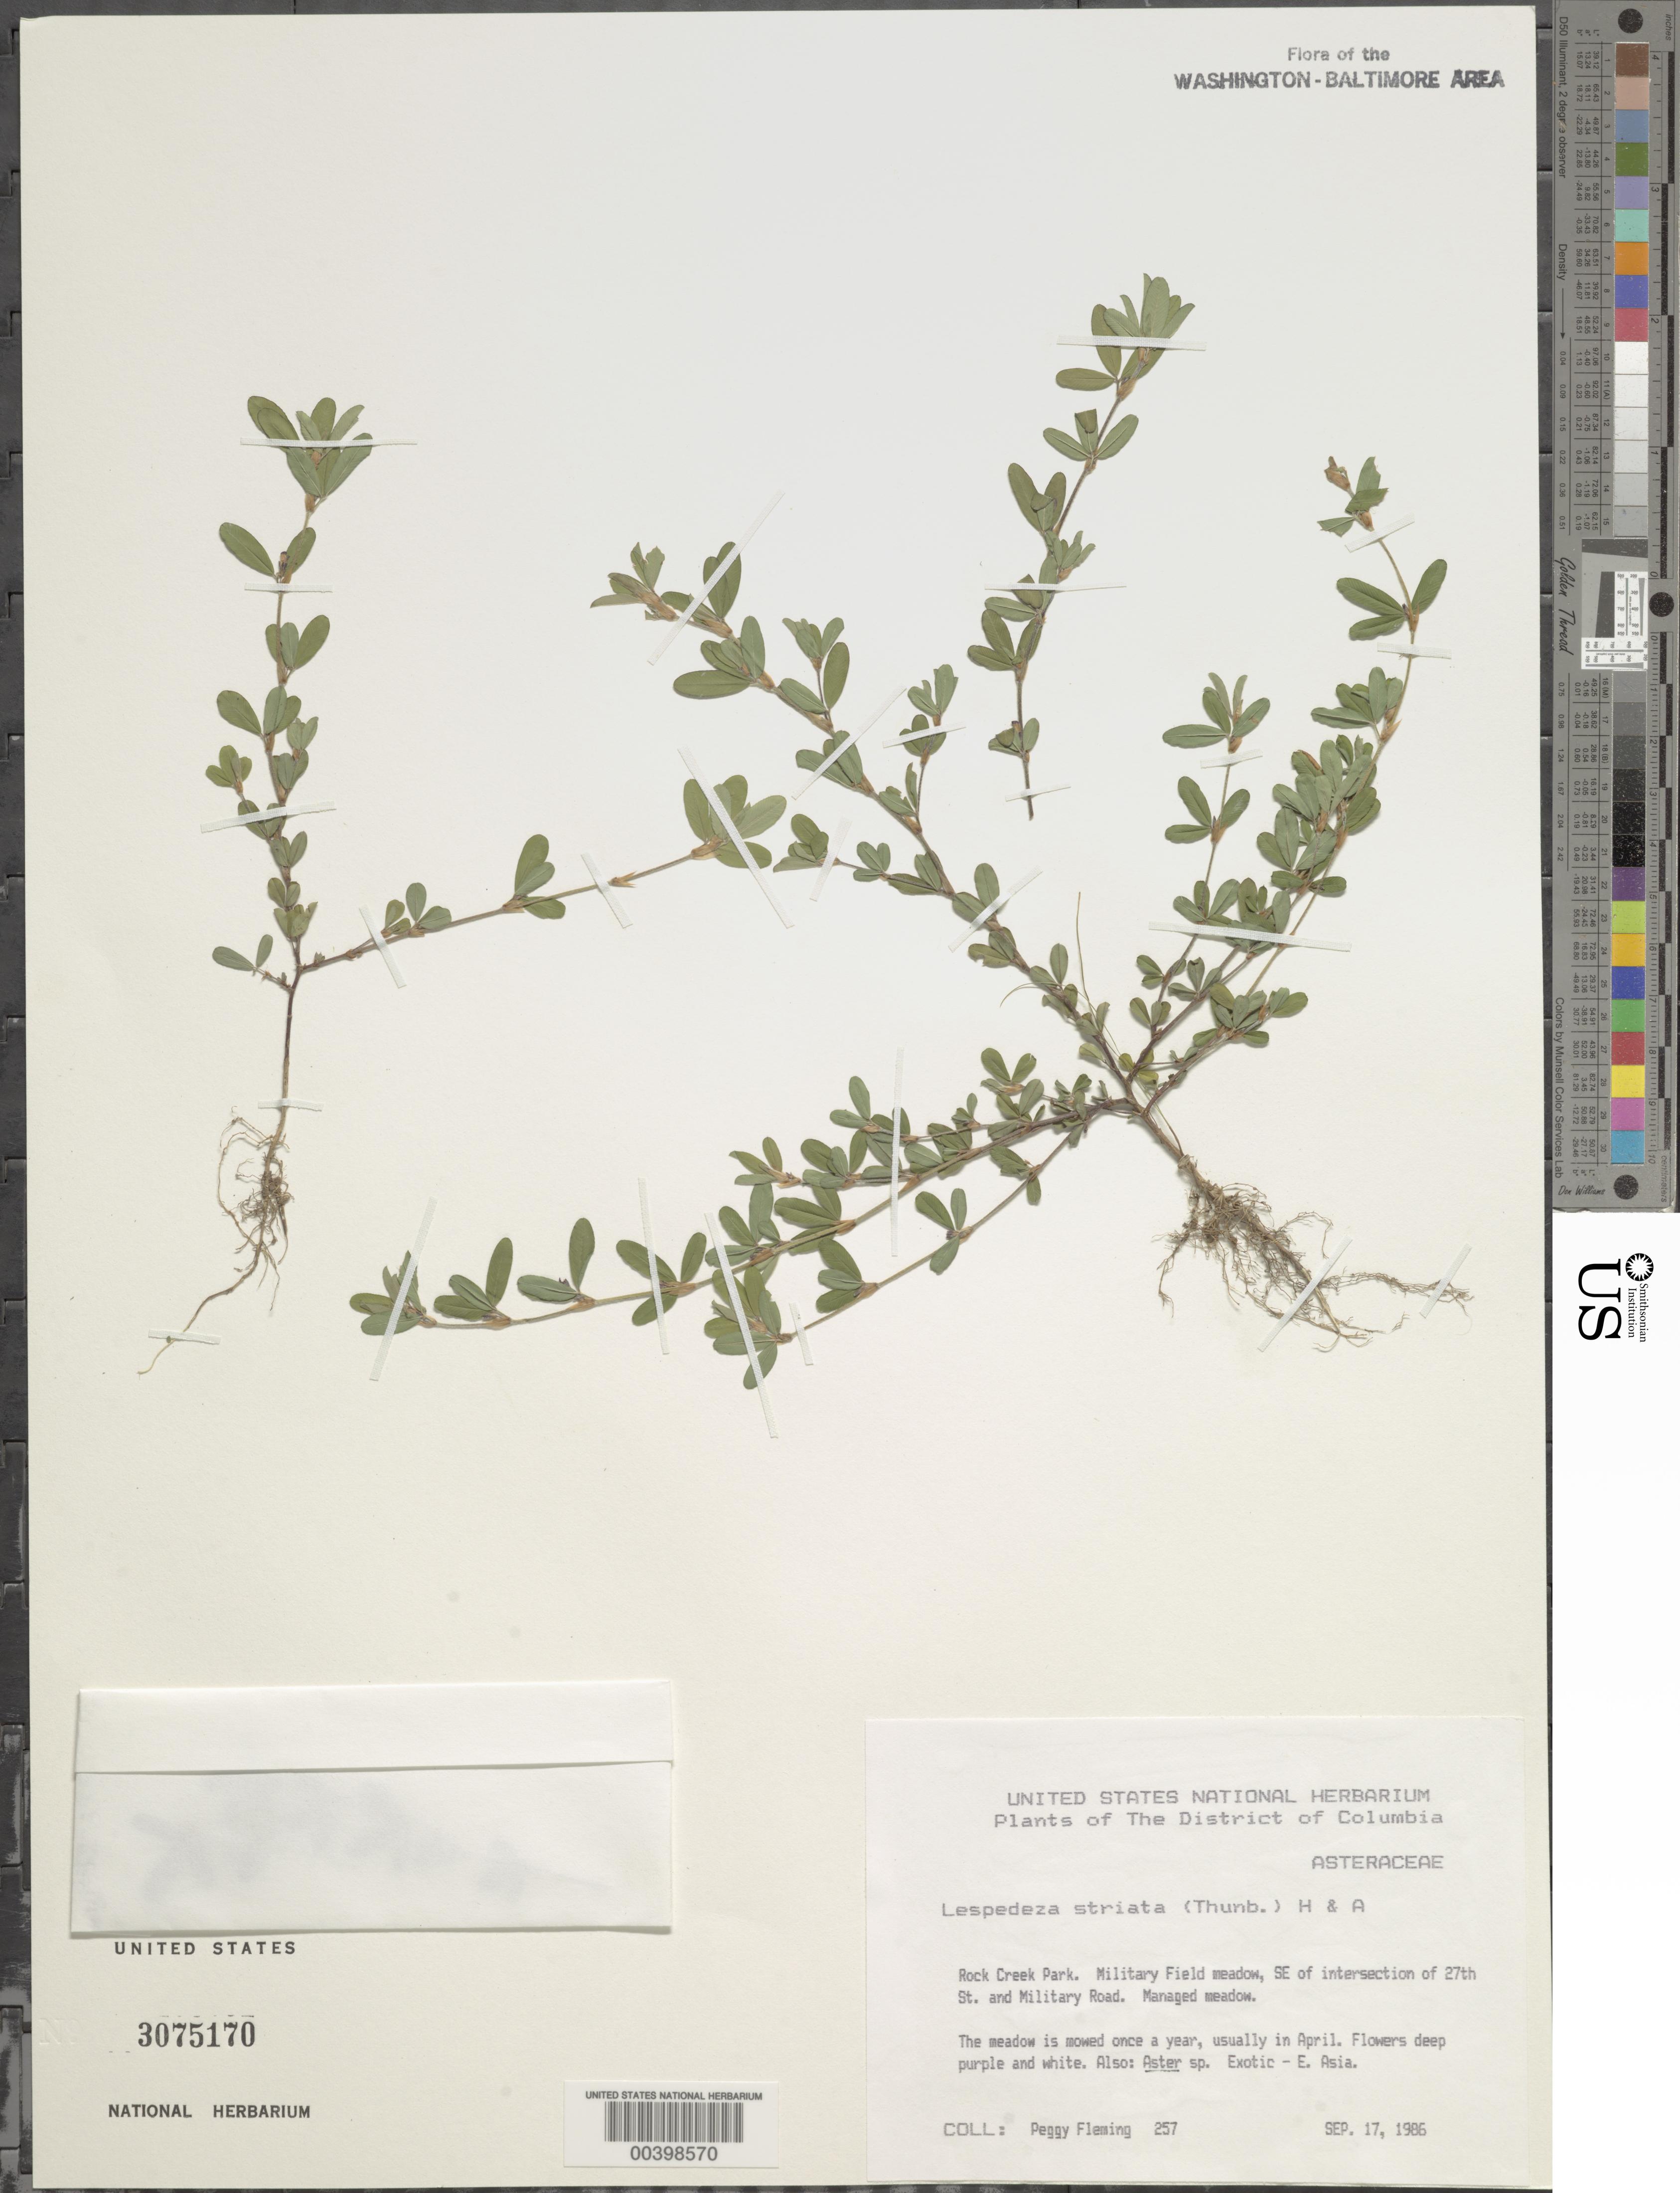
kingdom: Plantae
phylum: Tracheophyta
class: Magnoliopsida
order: Fabales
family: Fabaceae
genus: Kummerowia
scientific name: Kummerowia striata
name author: (Thunb.) Schindl.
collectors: P. Fleming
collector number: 257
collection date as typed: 17 Sep 1986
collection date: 1986-09-17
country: United States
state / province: District of Columbia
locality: Rock Creek Park, Military Field meadow Rock Creek Park and vicinity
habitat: Managed meadow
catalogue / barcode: US 3075170